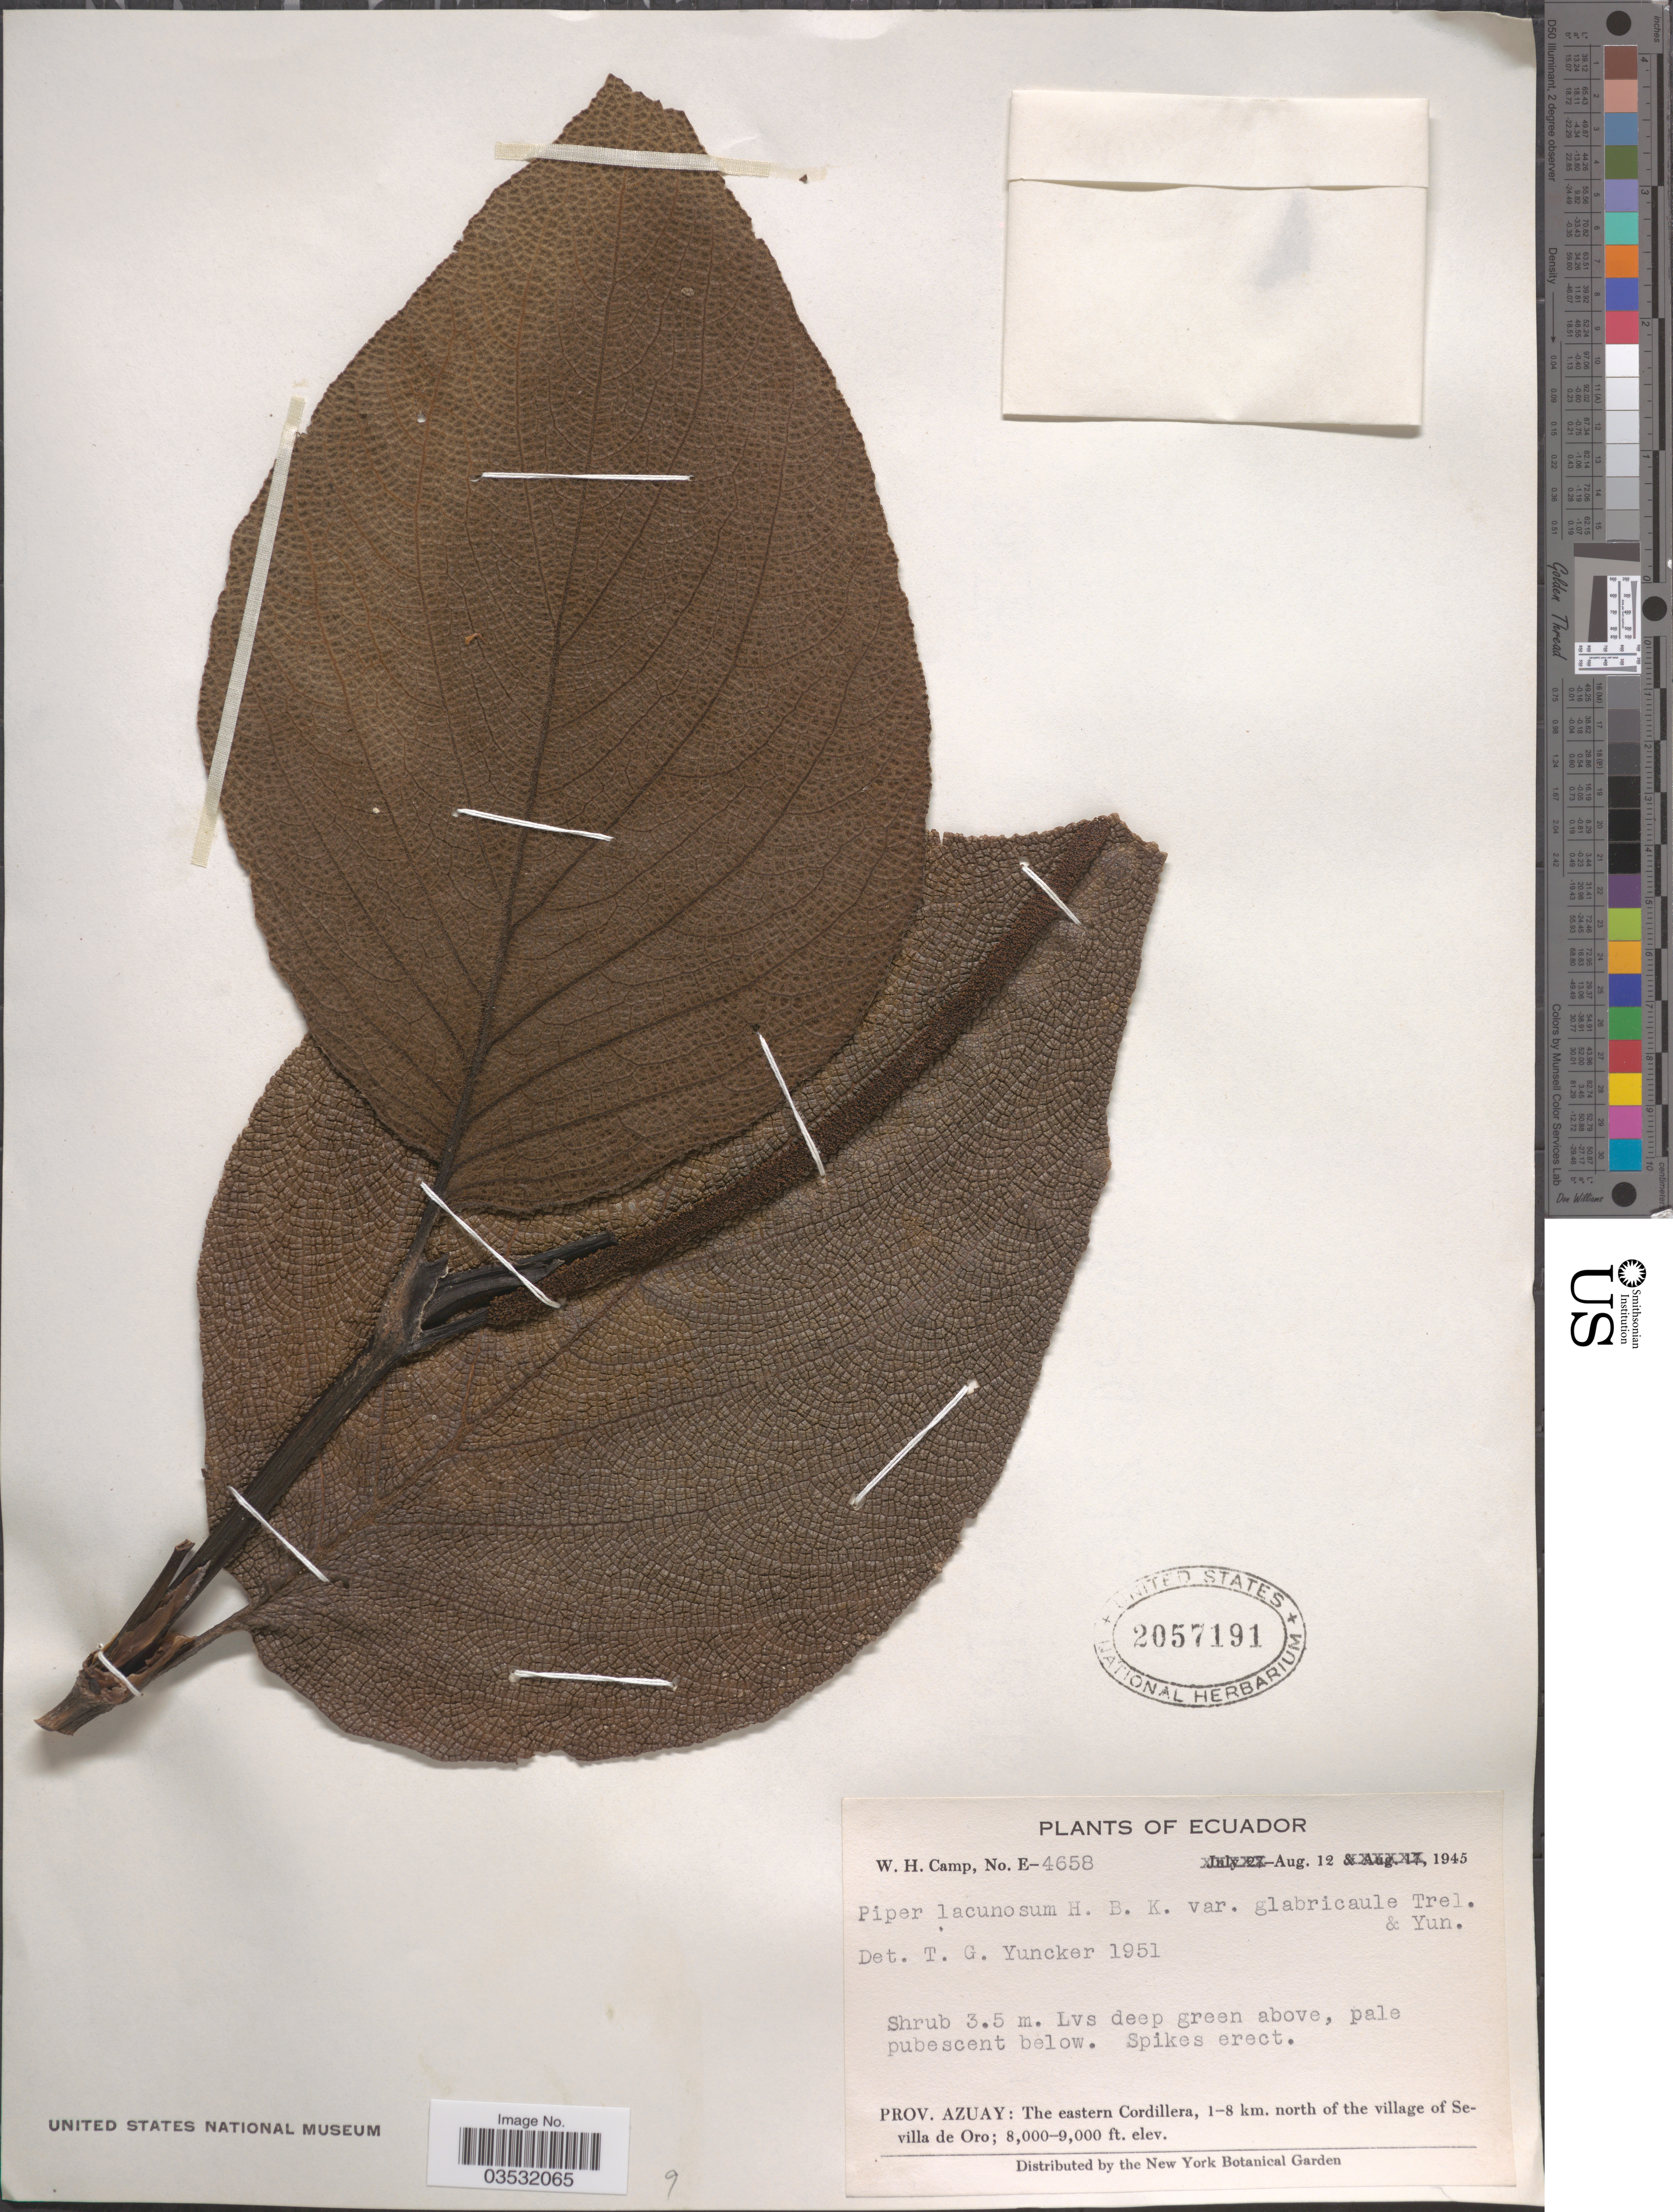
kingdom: Plantae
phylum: Tracheophyta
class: Magnoliopsida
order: Piperales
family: Piperaceae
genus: Piper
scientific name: Piper lacunosum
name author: Kunth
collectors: W. H. Camp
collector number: E-4658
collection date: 1945-08-12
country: Ecuador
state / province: Azuay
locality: The eastern Cordillera, 1-8 km. north of the village of Sevilla de Oro.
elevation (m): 2438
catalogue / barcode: US 2057191